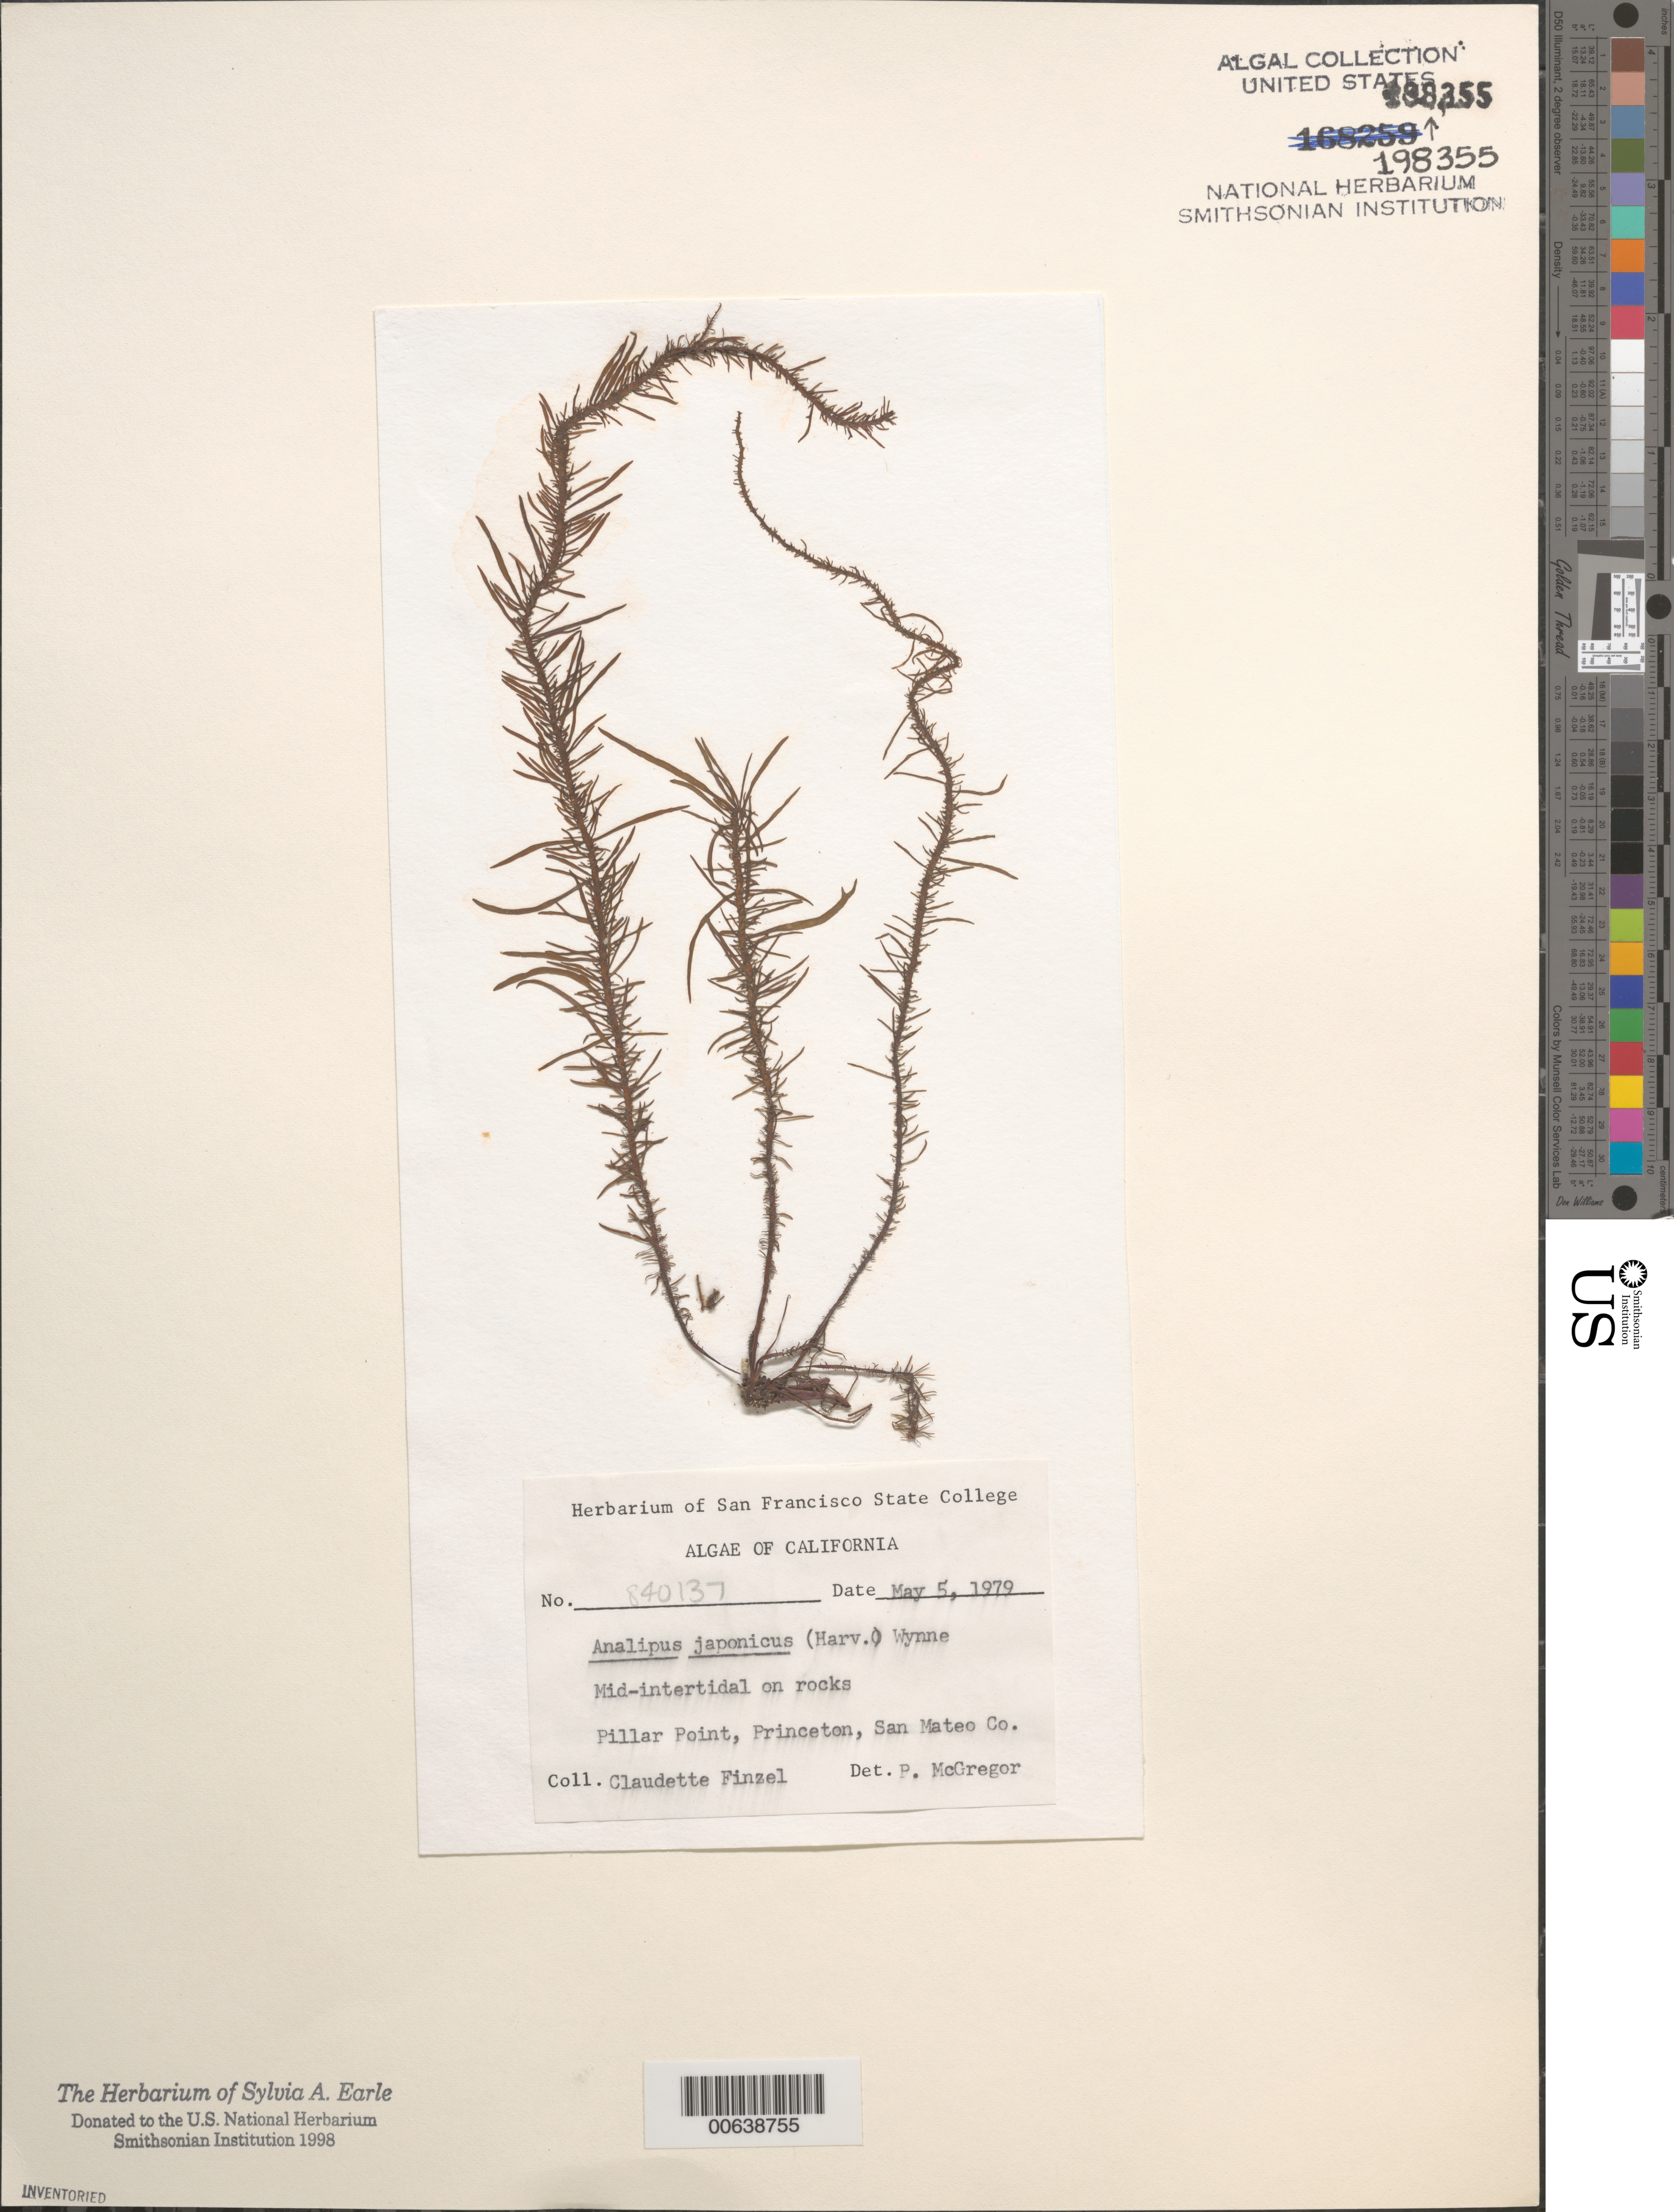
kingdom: Chromista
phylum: Ochrophyta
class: Phaeophyceae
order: Ectocarpales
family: Chordariaceae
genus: Analipus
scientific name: Analipus japonicus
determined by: McGregor, Paul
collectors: C. Finzel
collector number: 840137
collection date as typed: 05 May 1979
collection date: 1979-05-05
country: United States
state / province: California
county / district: San Mateo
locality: Pillar Point, Princeton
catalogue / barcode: US 198355